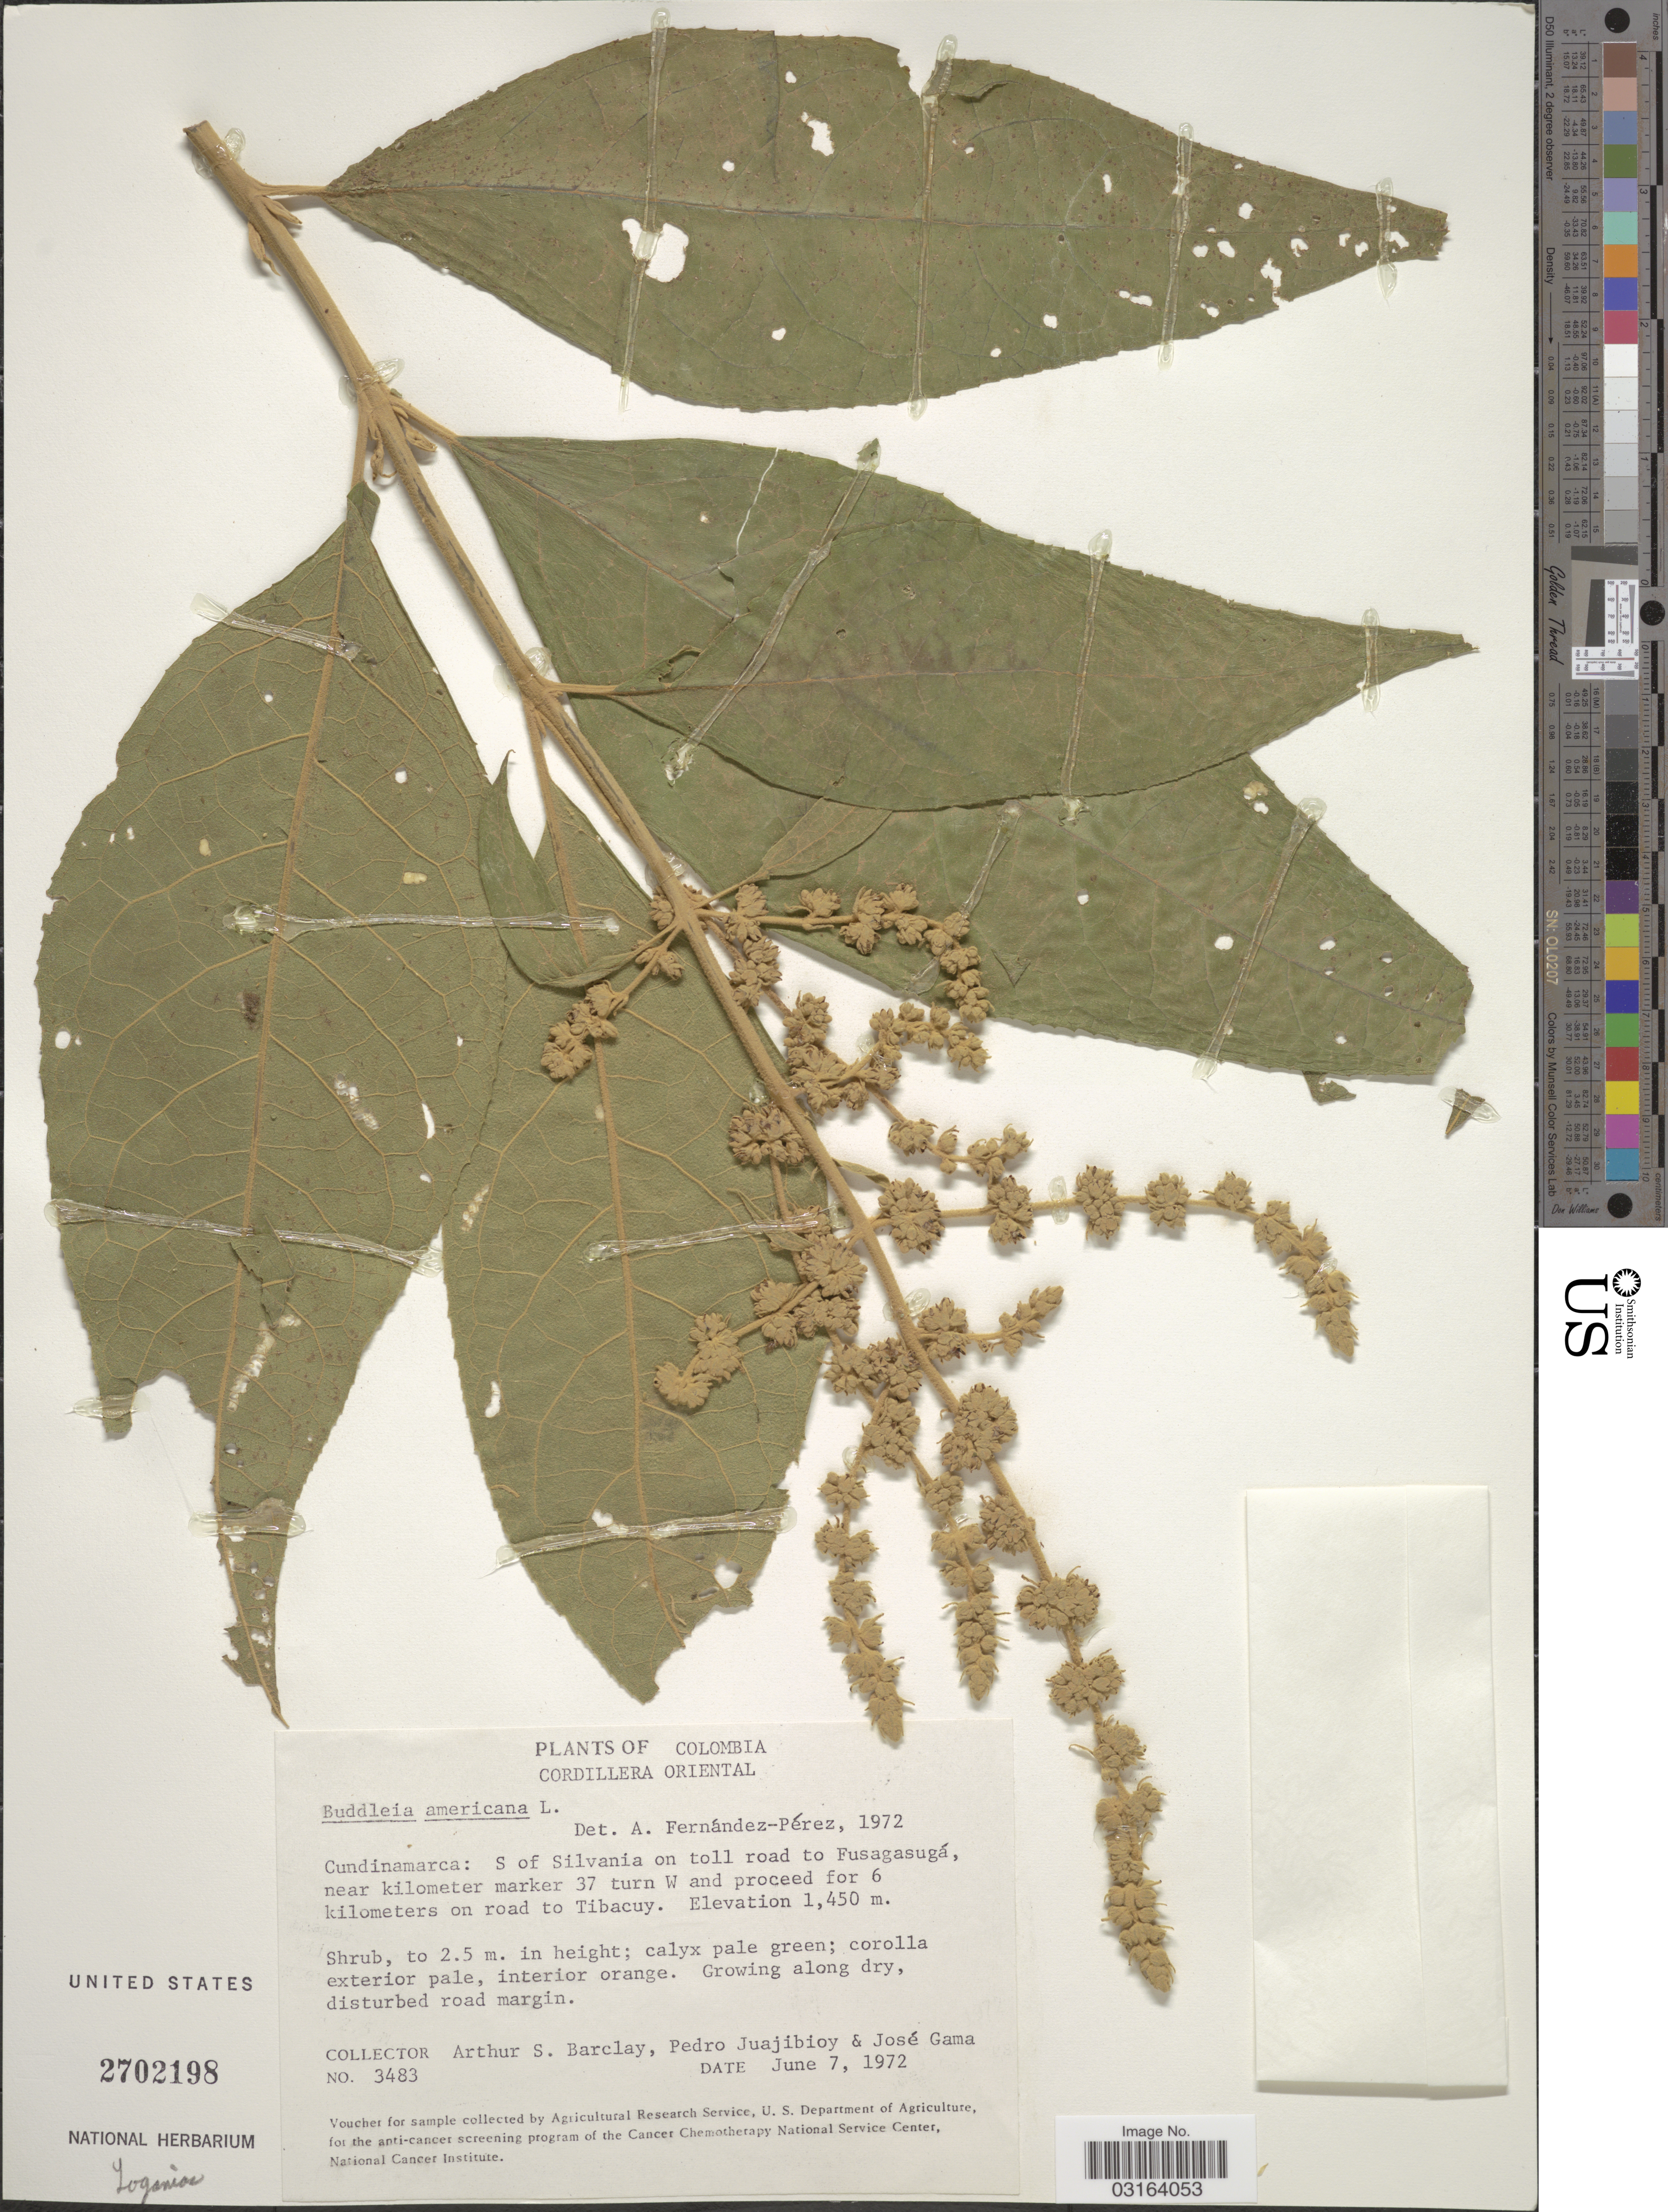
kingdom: Plantae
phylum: Tracheophyta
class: Magnoliopsida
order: Lamiales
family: Scrophulariaceae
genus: Buddleja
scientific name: Buddleja americana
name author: L.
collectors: A. S. Barclay, P. Juajibioy & J. Gama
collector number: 3483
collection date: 1972-06-07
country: Colombia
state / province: Cundinamarca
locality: Cordillera Oriental, S of Silvania on toll road to Fusagasugá, near kilometer marker 37 turn W and proceed for 6 kilometers on road to Tibacuy.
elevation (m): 1450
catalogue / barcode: US 2702198